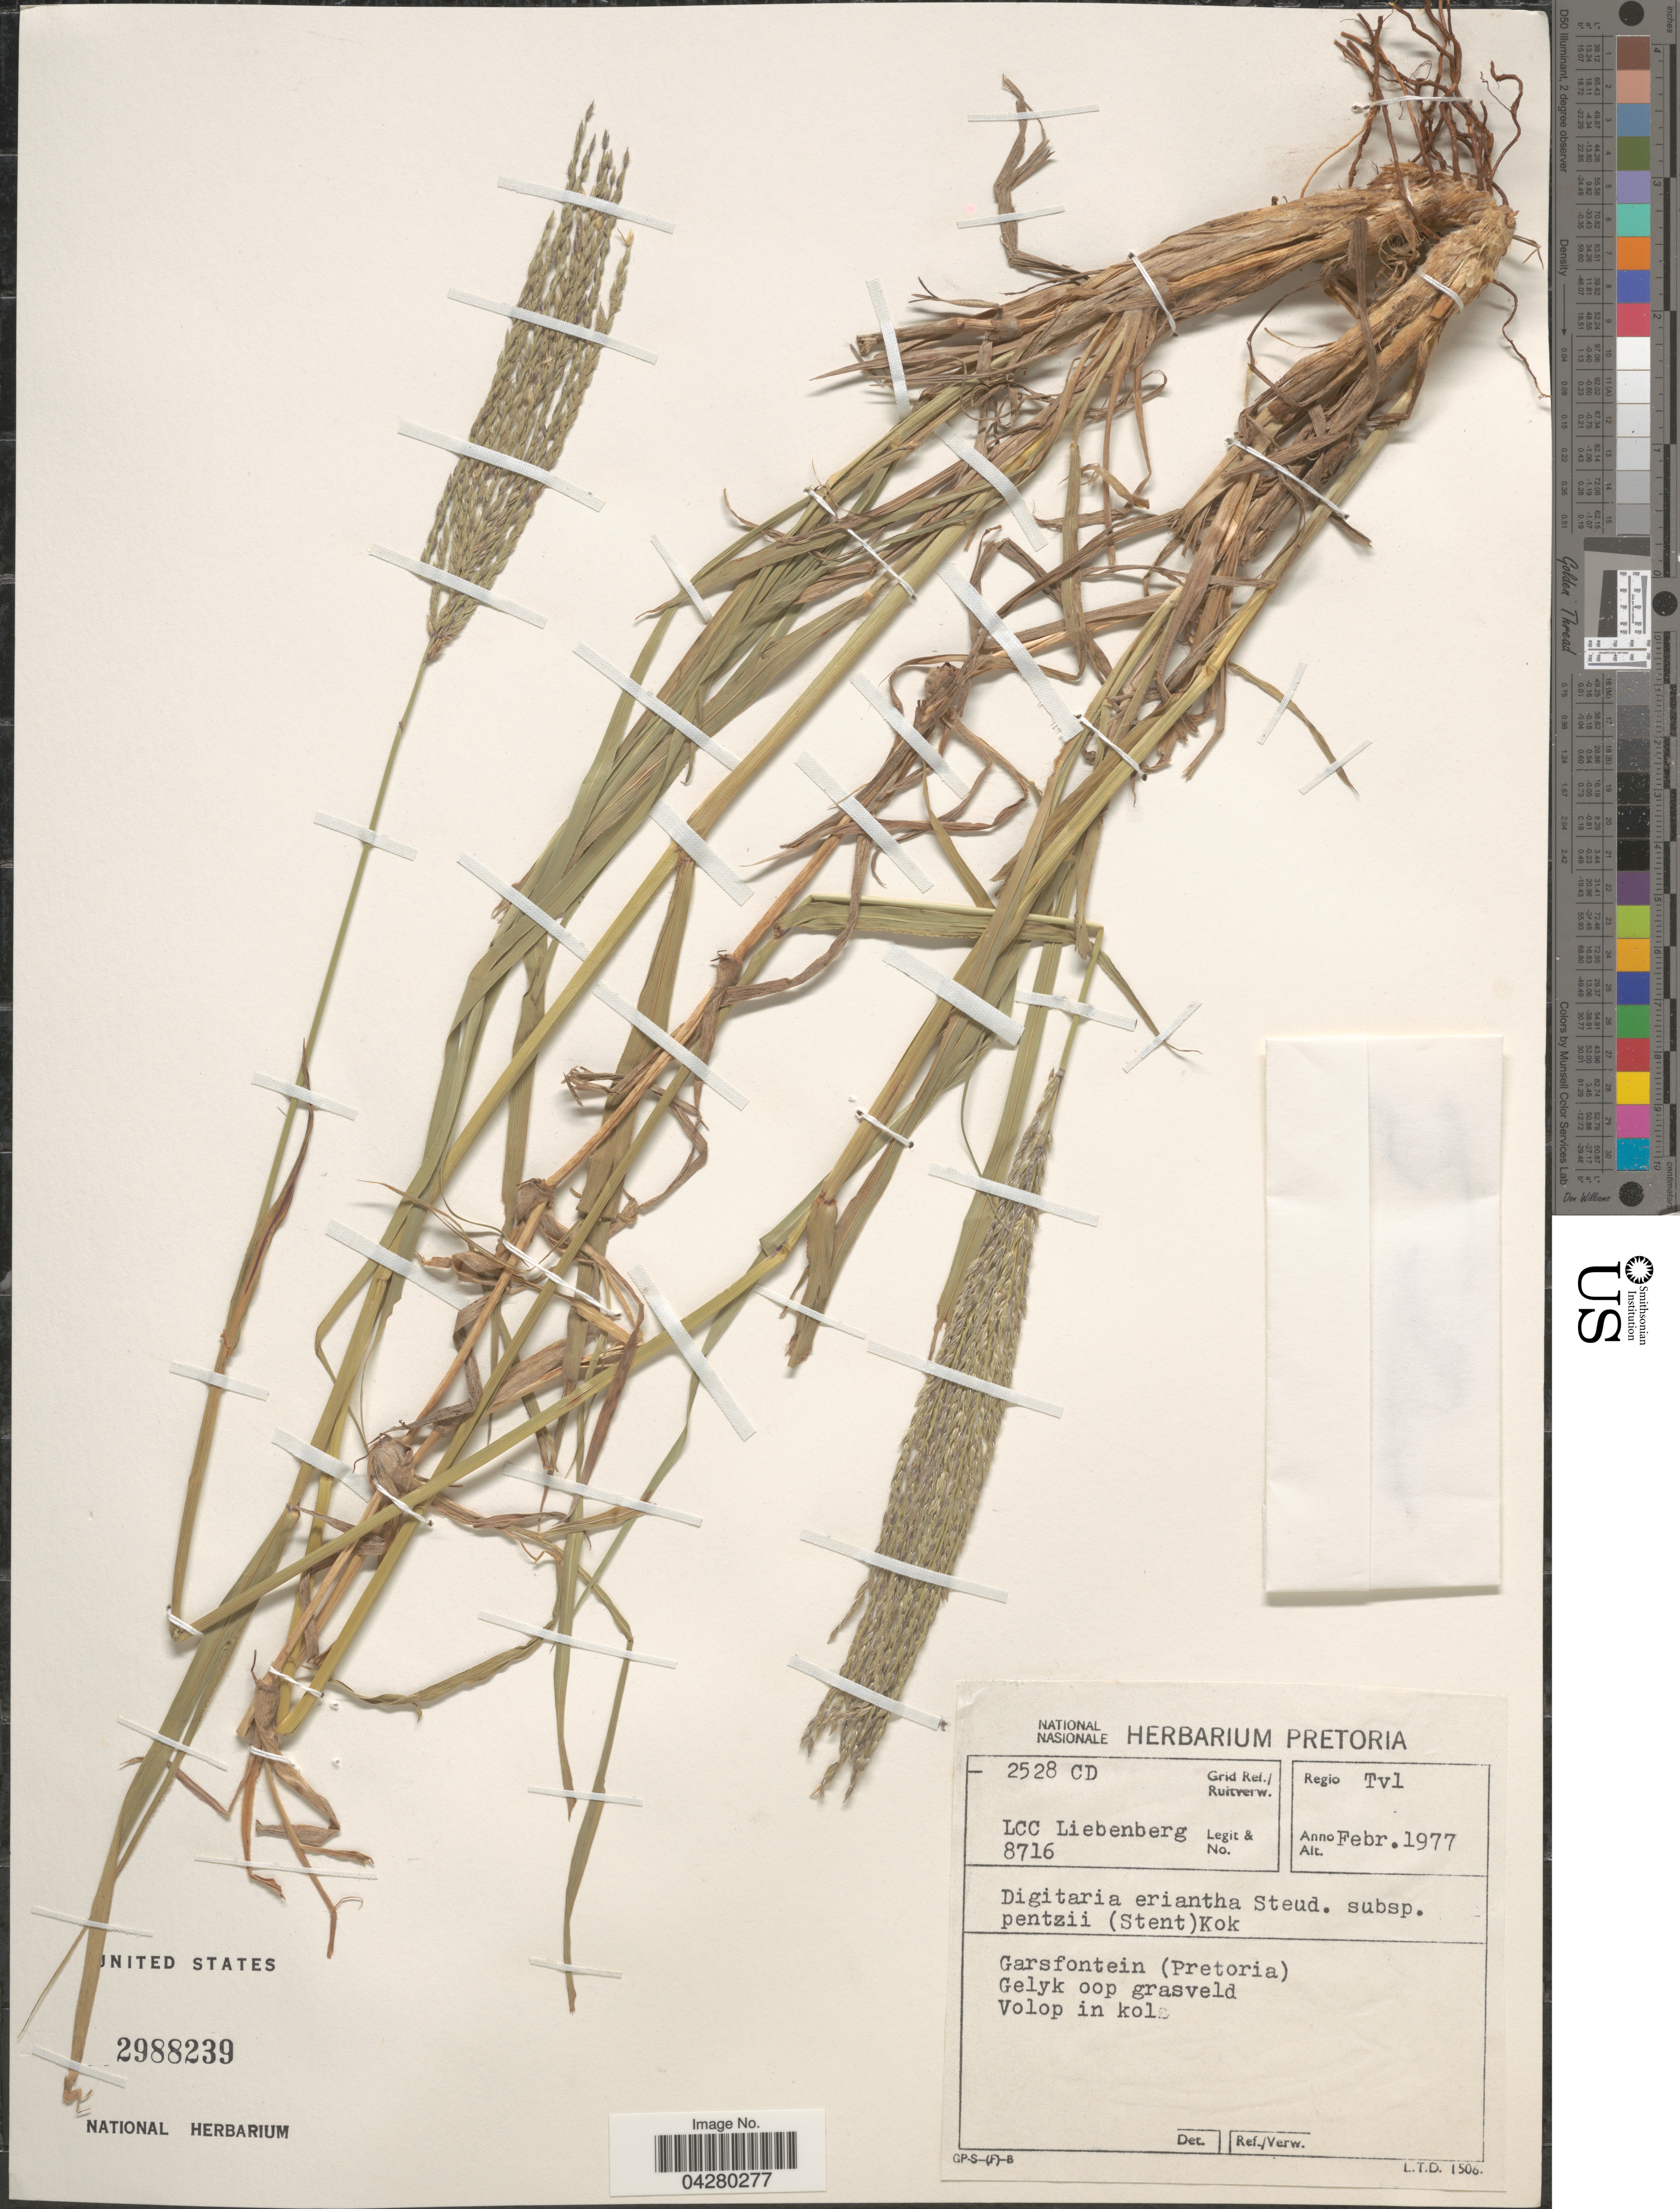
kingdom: Plantae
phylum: Tracheophyta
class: Liliopsida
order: Poales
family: Poaceae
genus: Digitaria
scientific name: Digitaria eriantha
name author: Steud.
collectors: L. Liebenberg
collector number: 8716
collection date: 1977-02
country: South Africa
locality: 2528 CD Grid Ref./ Ruitverw. Regio Tvl. Garsfontein (Pretoria).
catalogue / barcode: US 2988239